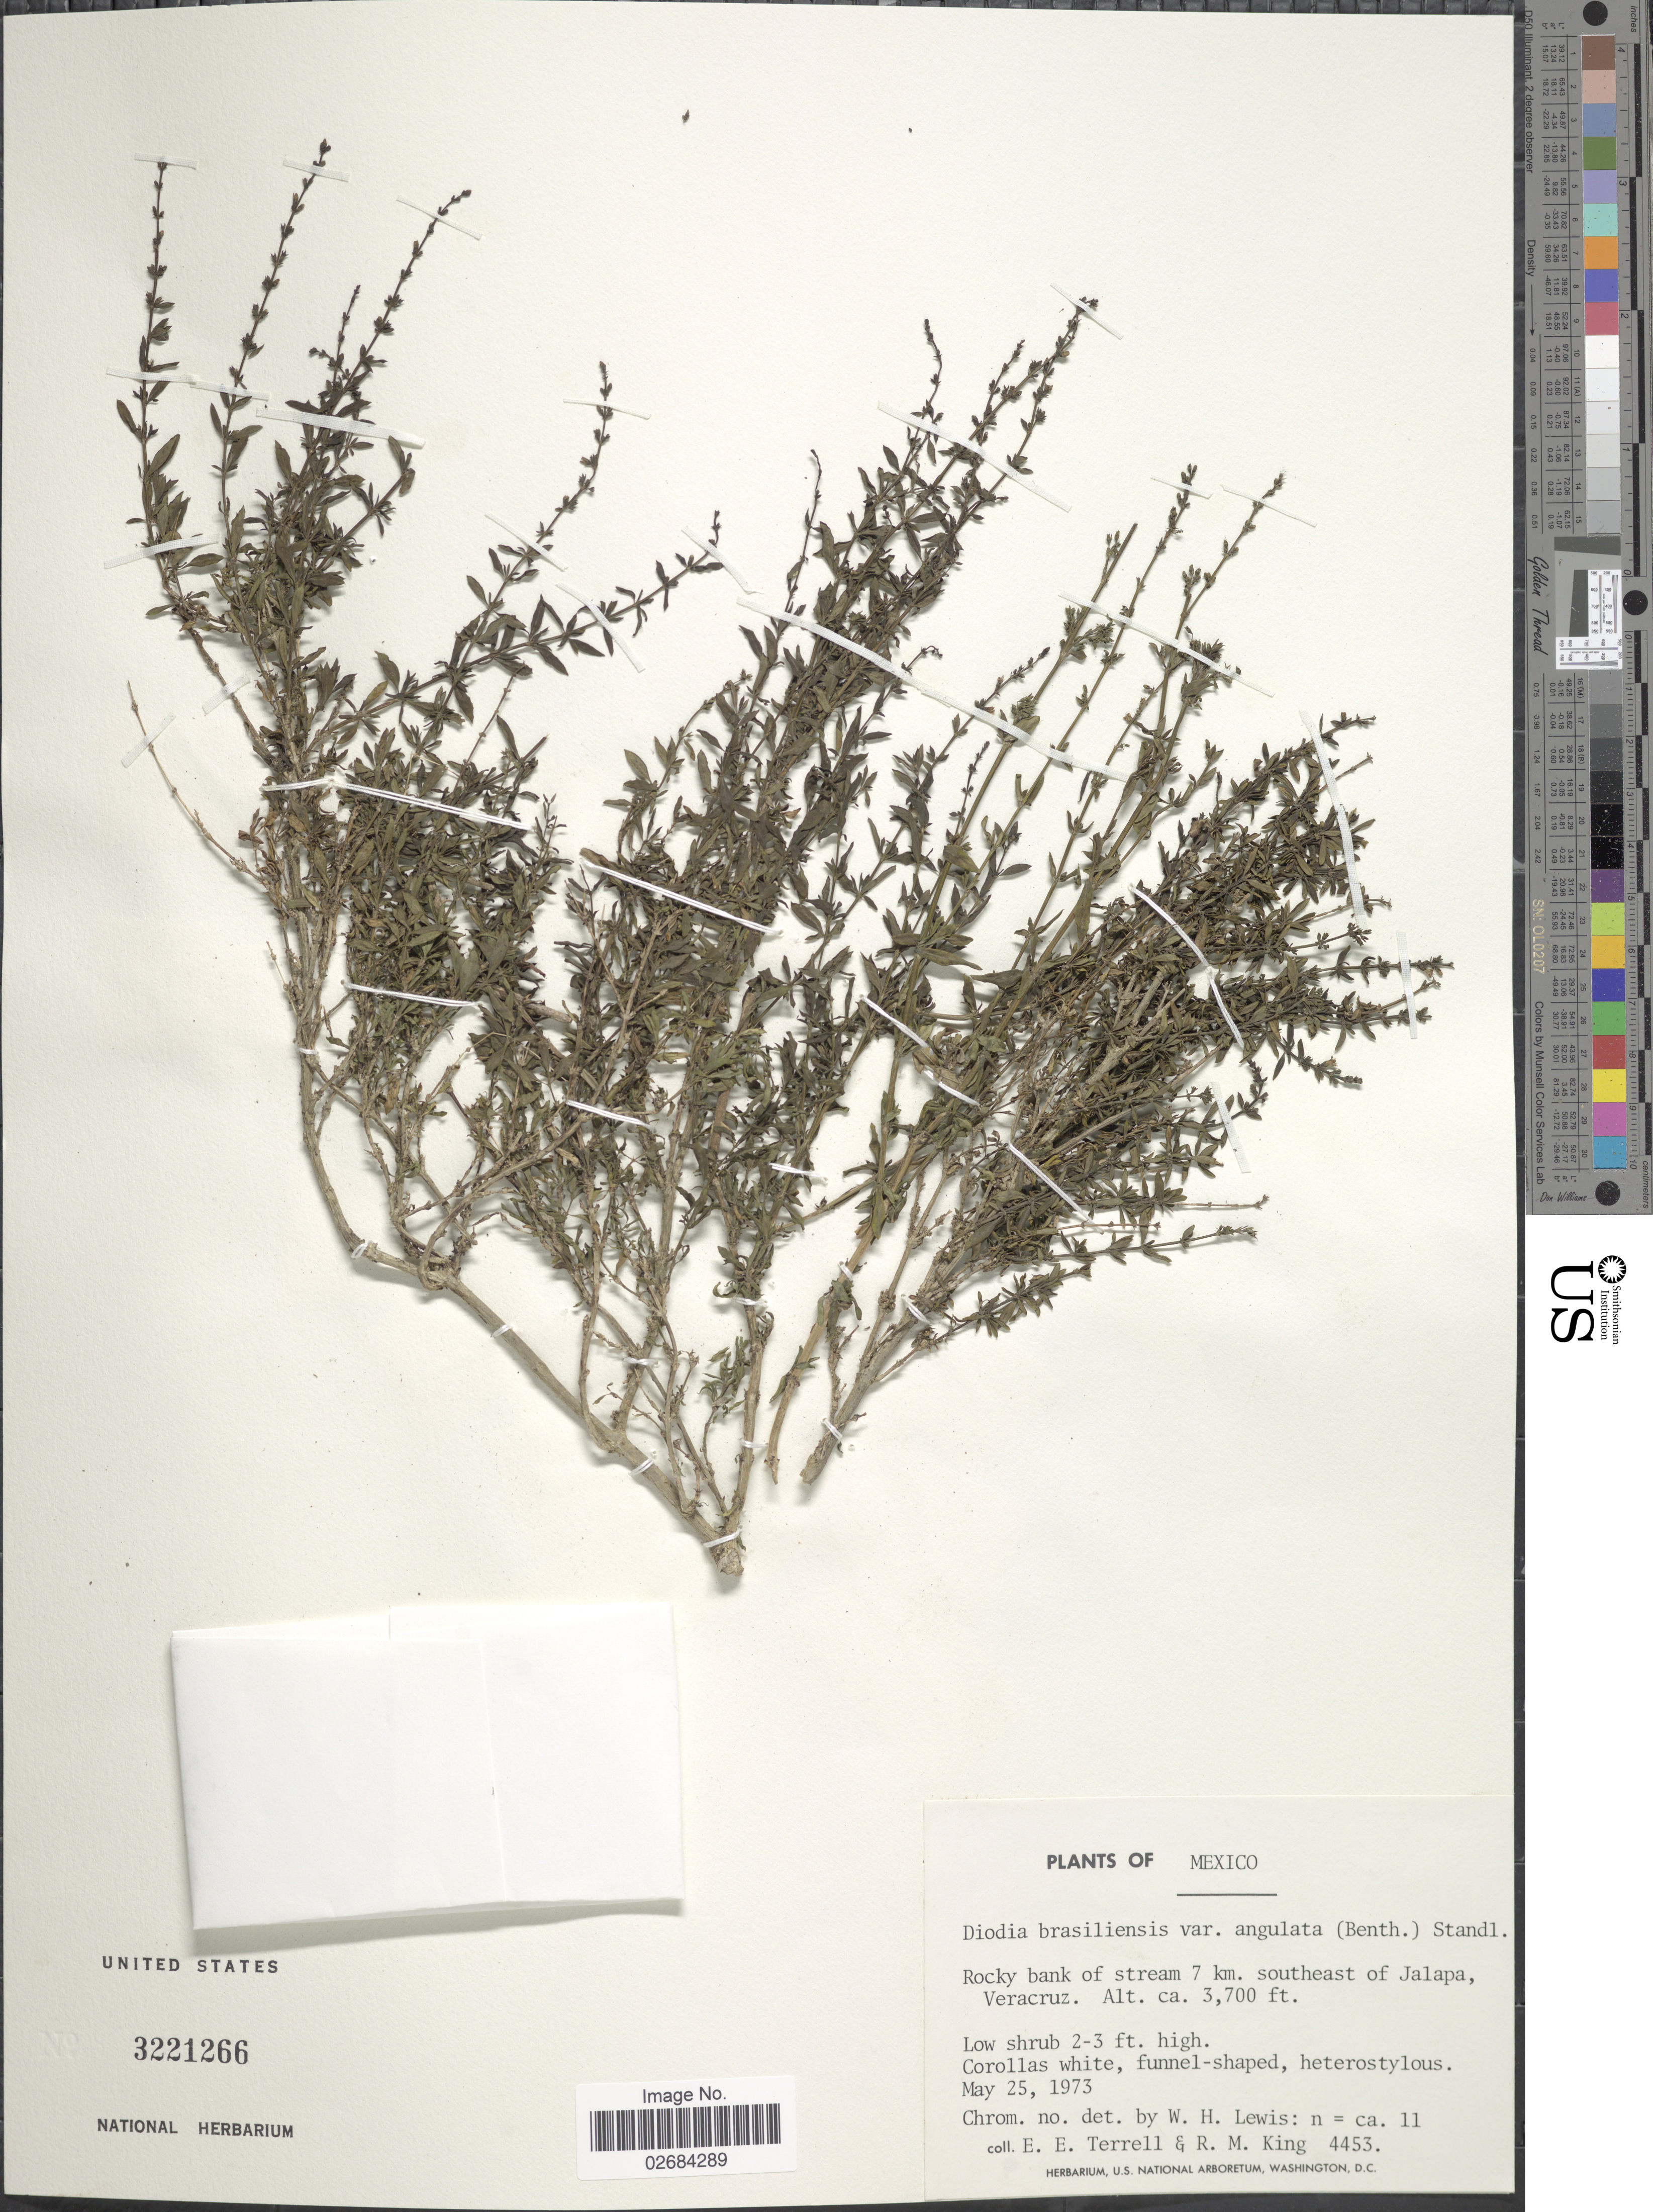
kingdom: Plantae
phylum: Tracheophyta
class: Magnoliopsida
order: Gentianales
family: Rubiaceae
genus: Diodia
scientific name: Diodia brasiliensis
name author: Spreng.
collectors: E. E. Terrell & R. M. King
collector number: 4453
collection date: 1973-05-25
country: Mexico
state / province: Veracruz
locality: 7 km. southeast of Jalapa, Veracruz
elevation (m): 1128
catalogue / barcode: US 3221266